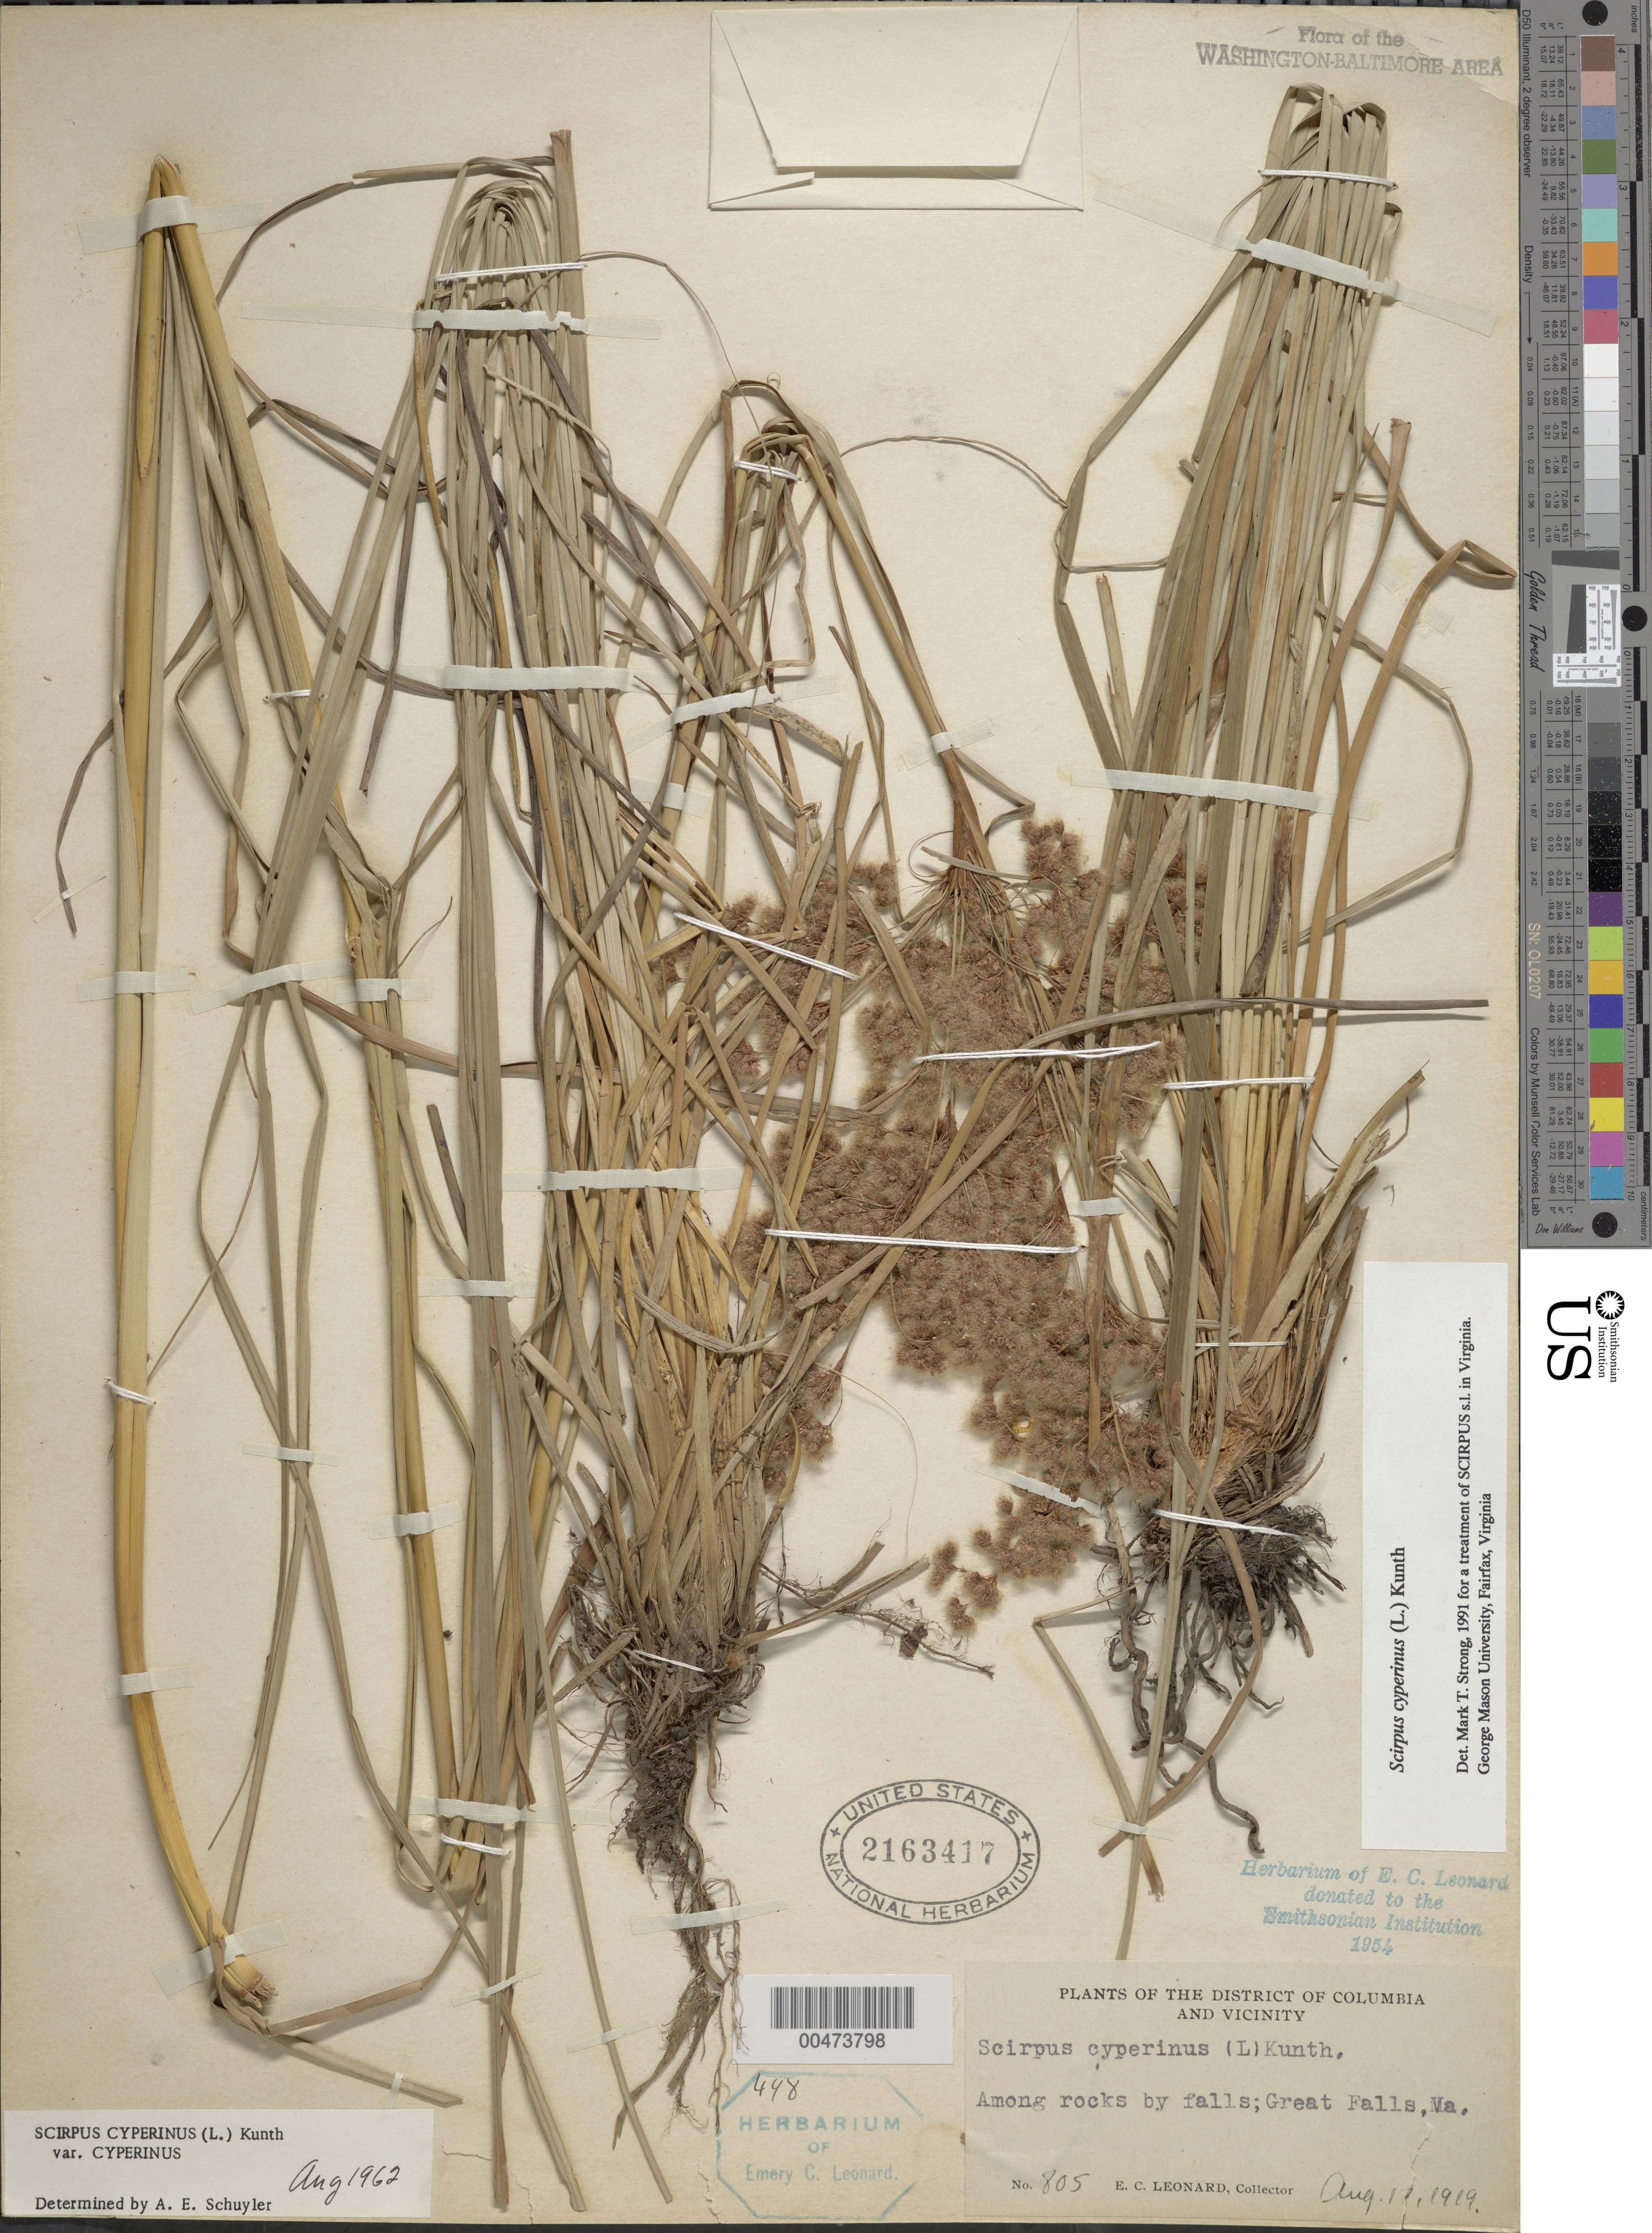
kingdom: Plantae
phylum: Tracheophyta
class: Liliopsida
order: Poales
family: Cyperaceae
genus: Scirpus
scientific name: Scirpus cyperinus (L.) Kunth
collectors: E. C. Leonard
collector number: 805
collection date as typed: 17 Aug 1919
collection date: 1919-08-17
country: United States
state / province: Virginia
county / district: Fairfax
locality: Great Falls C. & O. Canal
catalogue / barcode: US 2163417